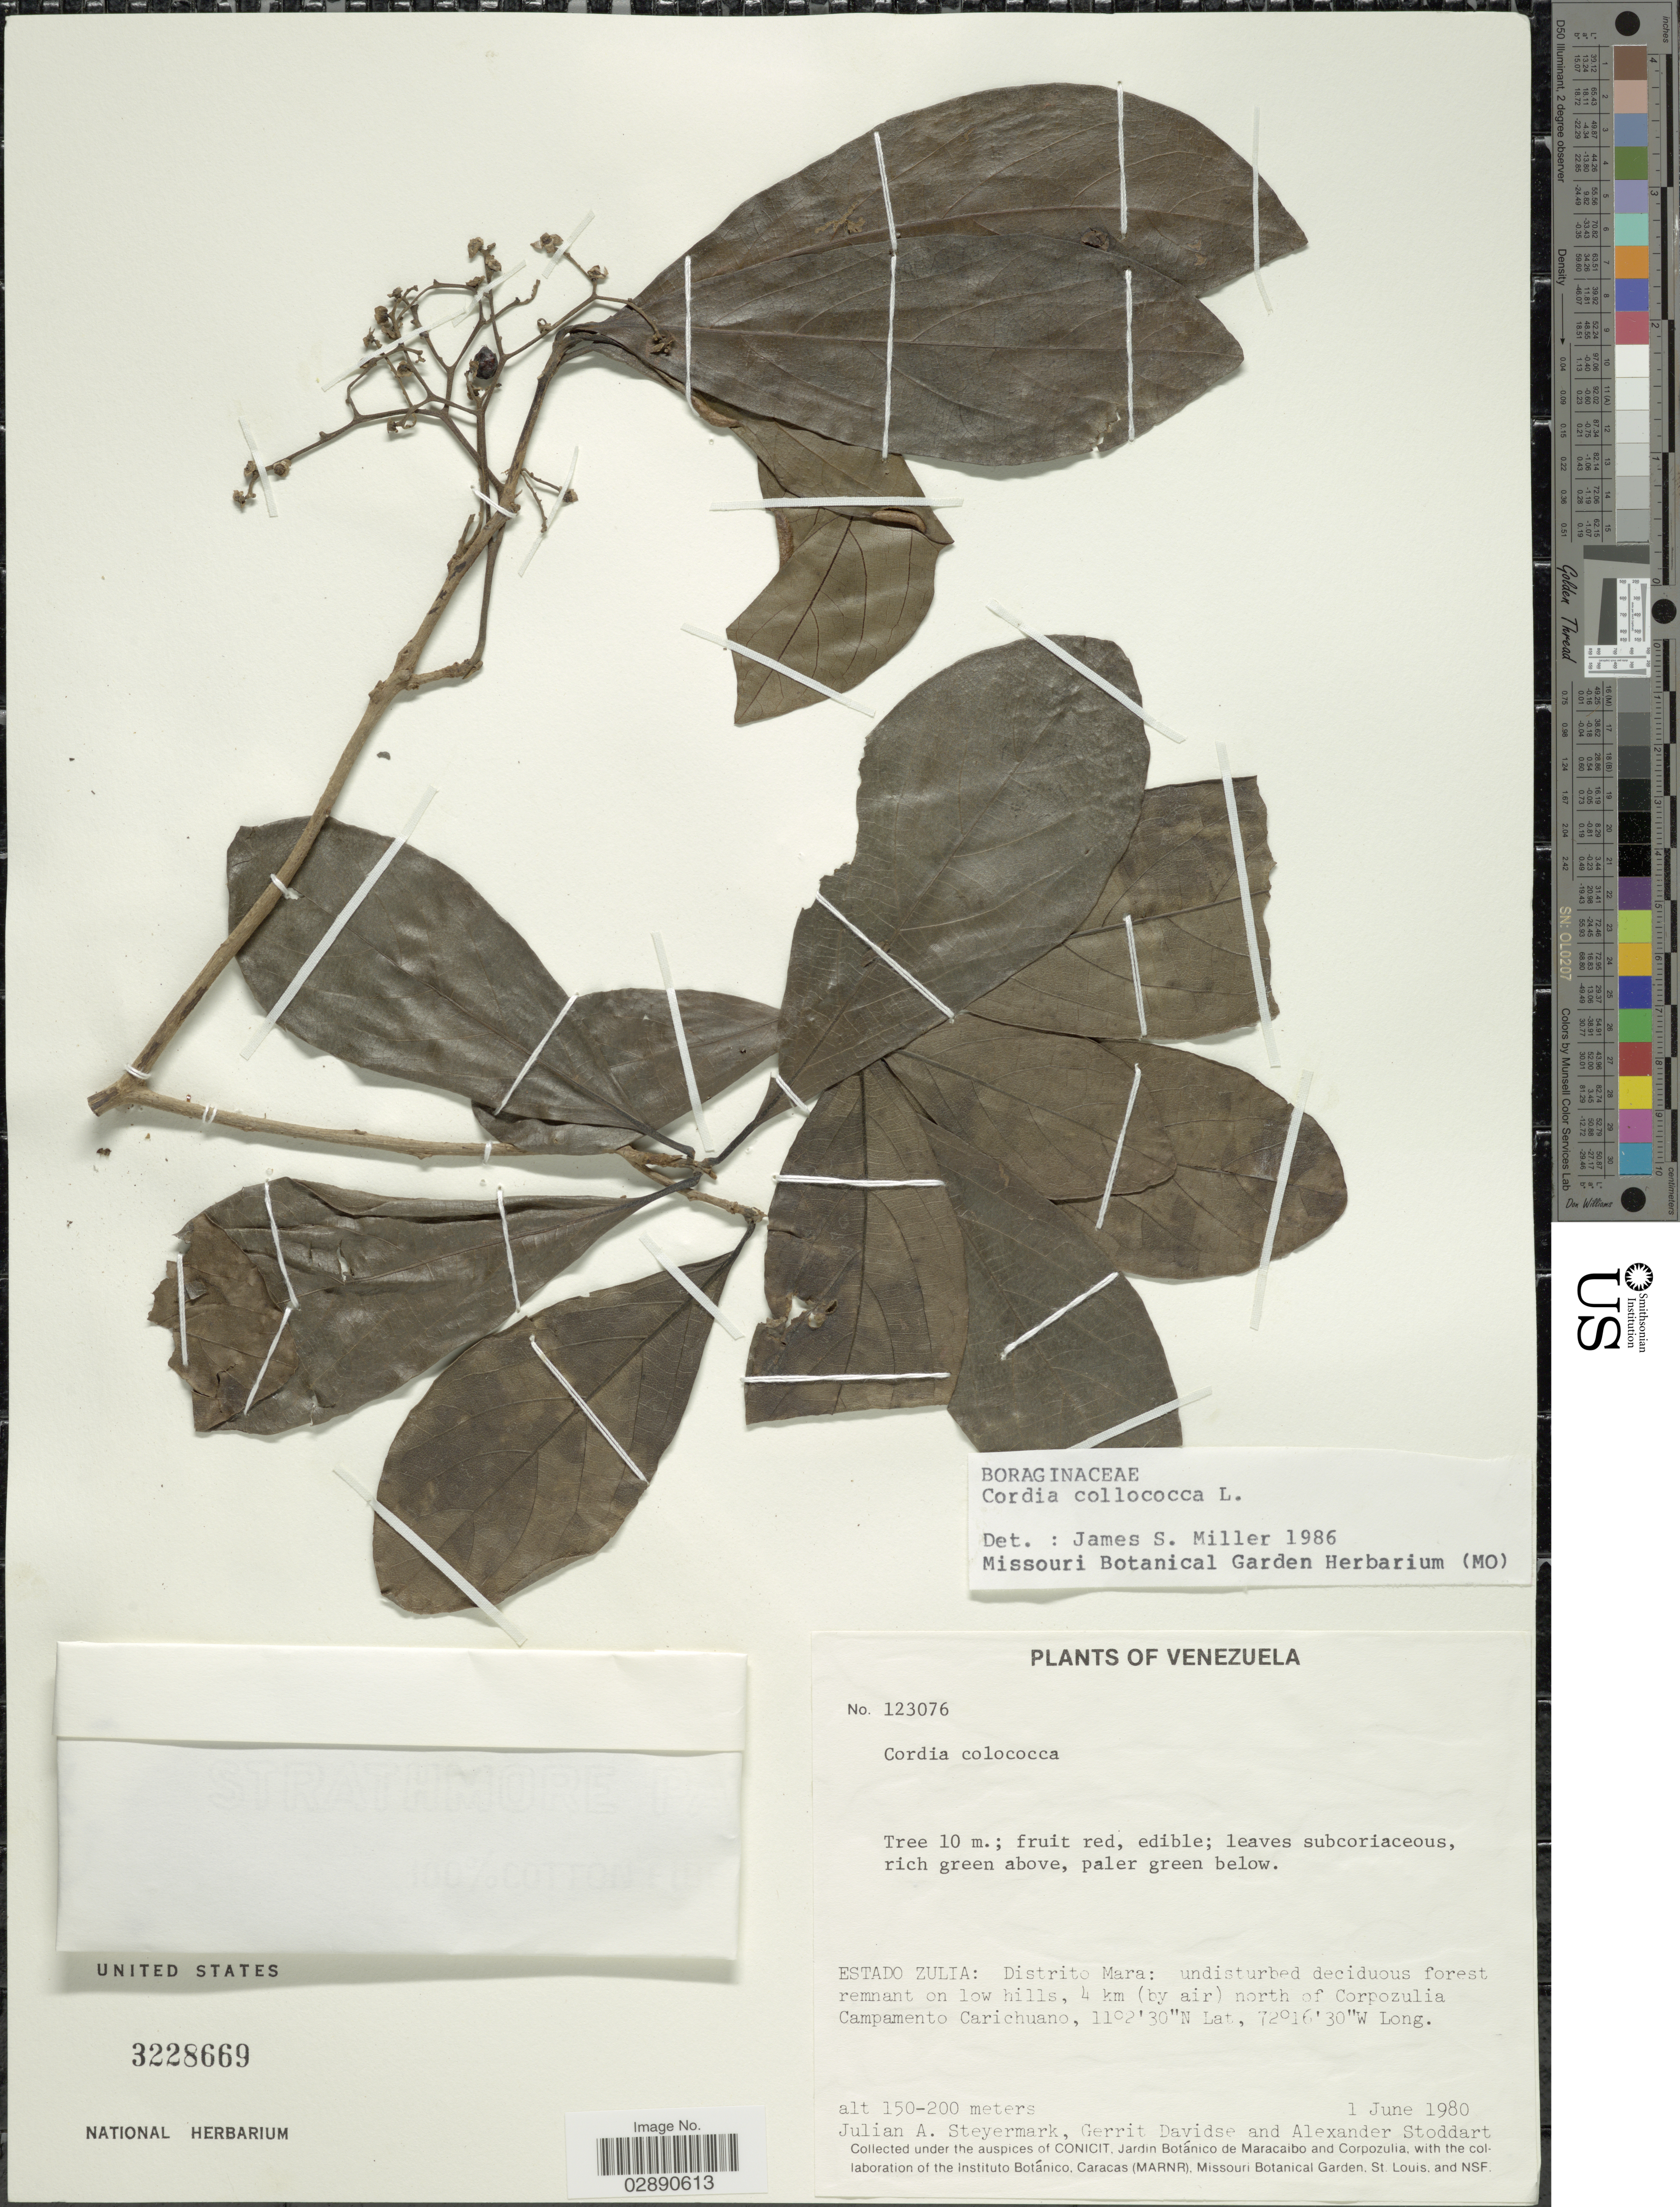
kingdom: Plantae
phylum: Tracheophyta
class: Magnoliopsida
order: Boraginales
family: Cordiaceae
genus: Cordia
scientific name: Cordia collococca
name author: L.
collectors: J. Steyermark, G. Davidse & A. Stoddart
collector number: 123076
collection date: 1980-06-01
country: Venezuela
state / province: Zulia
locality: Distrito Mara: undisturbed deciduous forest remnant on low hills, 4 km (by air) north of Corpozulia Campamento Carichuano.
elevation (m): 150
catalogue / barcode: US 3228669